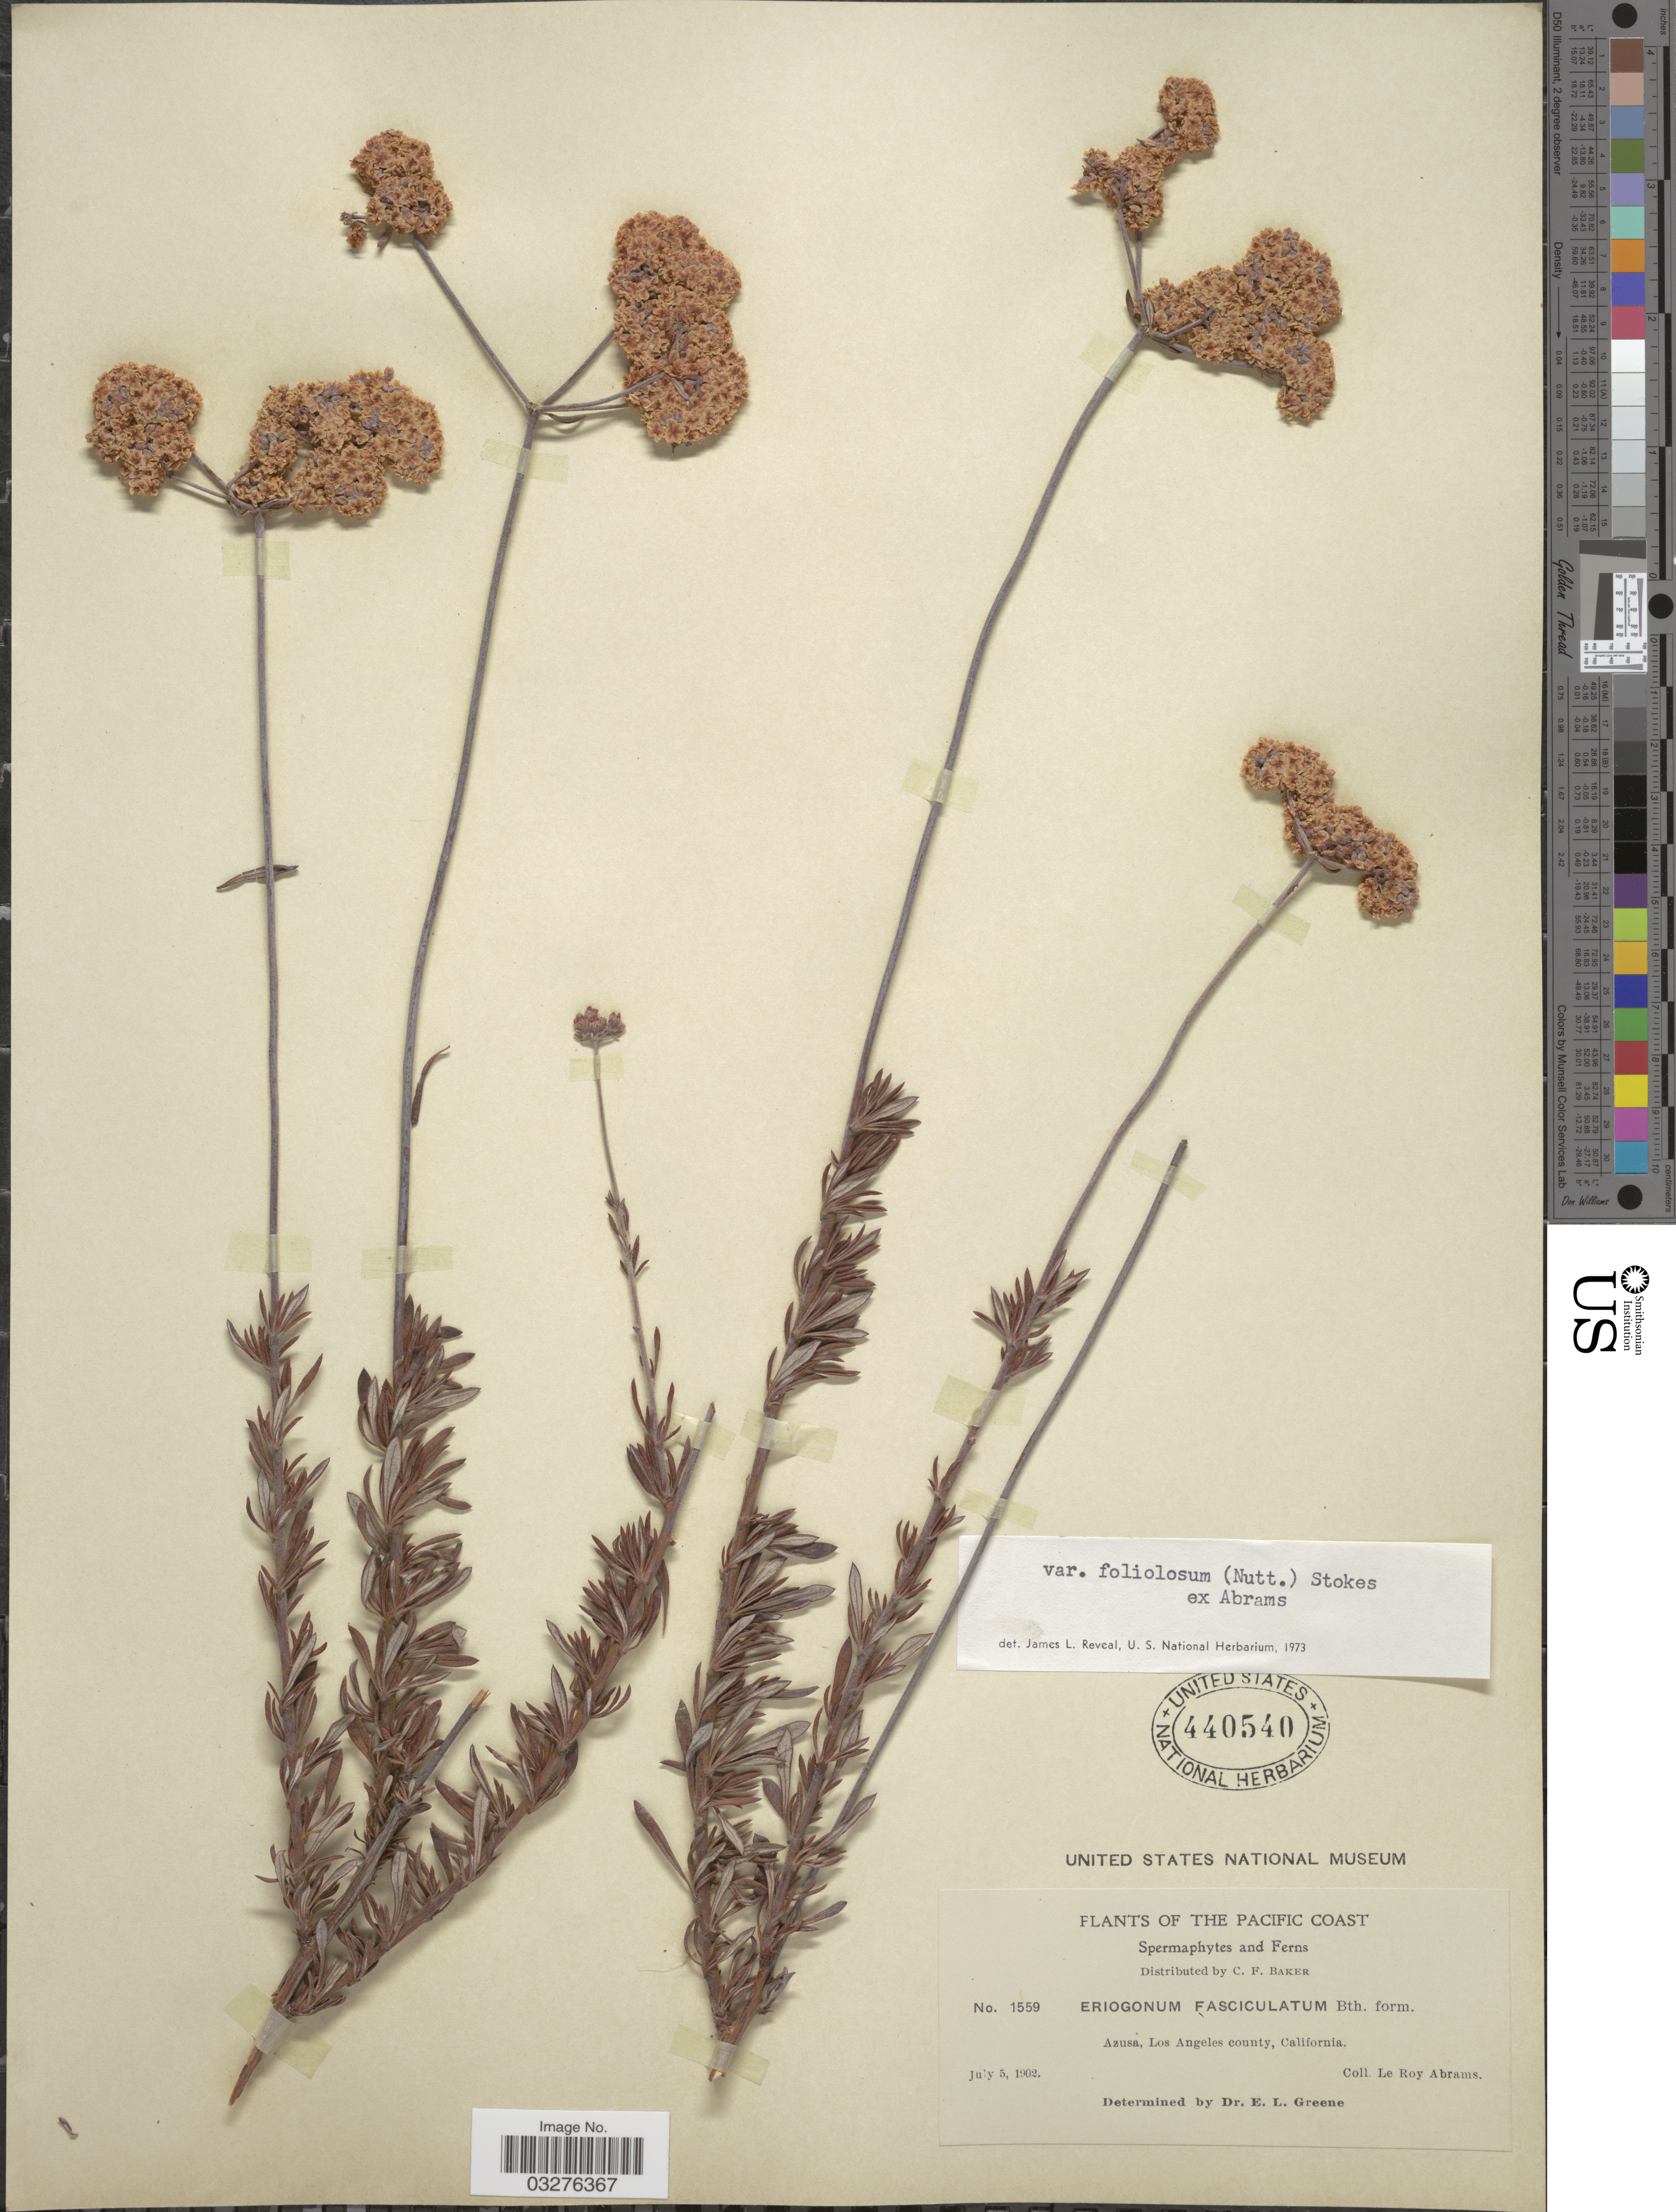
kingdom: Plantae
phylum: Tracheophyta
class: Magnoliopsida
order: Caryophyllales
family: Polygonaceae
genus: Eriogonum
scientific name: Eriogonum fasciculatum var. foliolosum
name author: (Nutt.) S. Stokes ex Abrams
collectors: L. Abrams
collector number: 1559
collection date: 1902-07-05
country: United States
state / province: California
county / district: Los Angeles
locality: The Pacific Coast, Azusa, Los Angeles county.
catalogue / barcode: US 440540